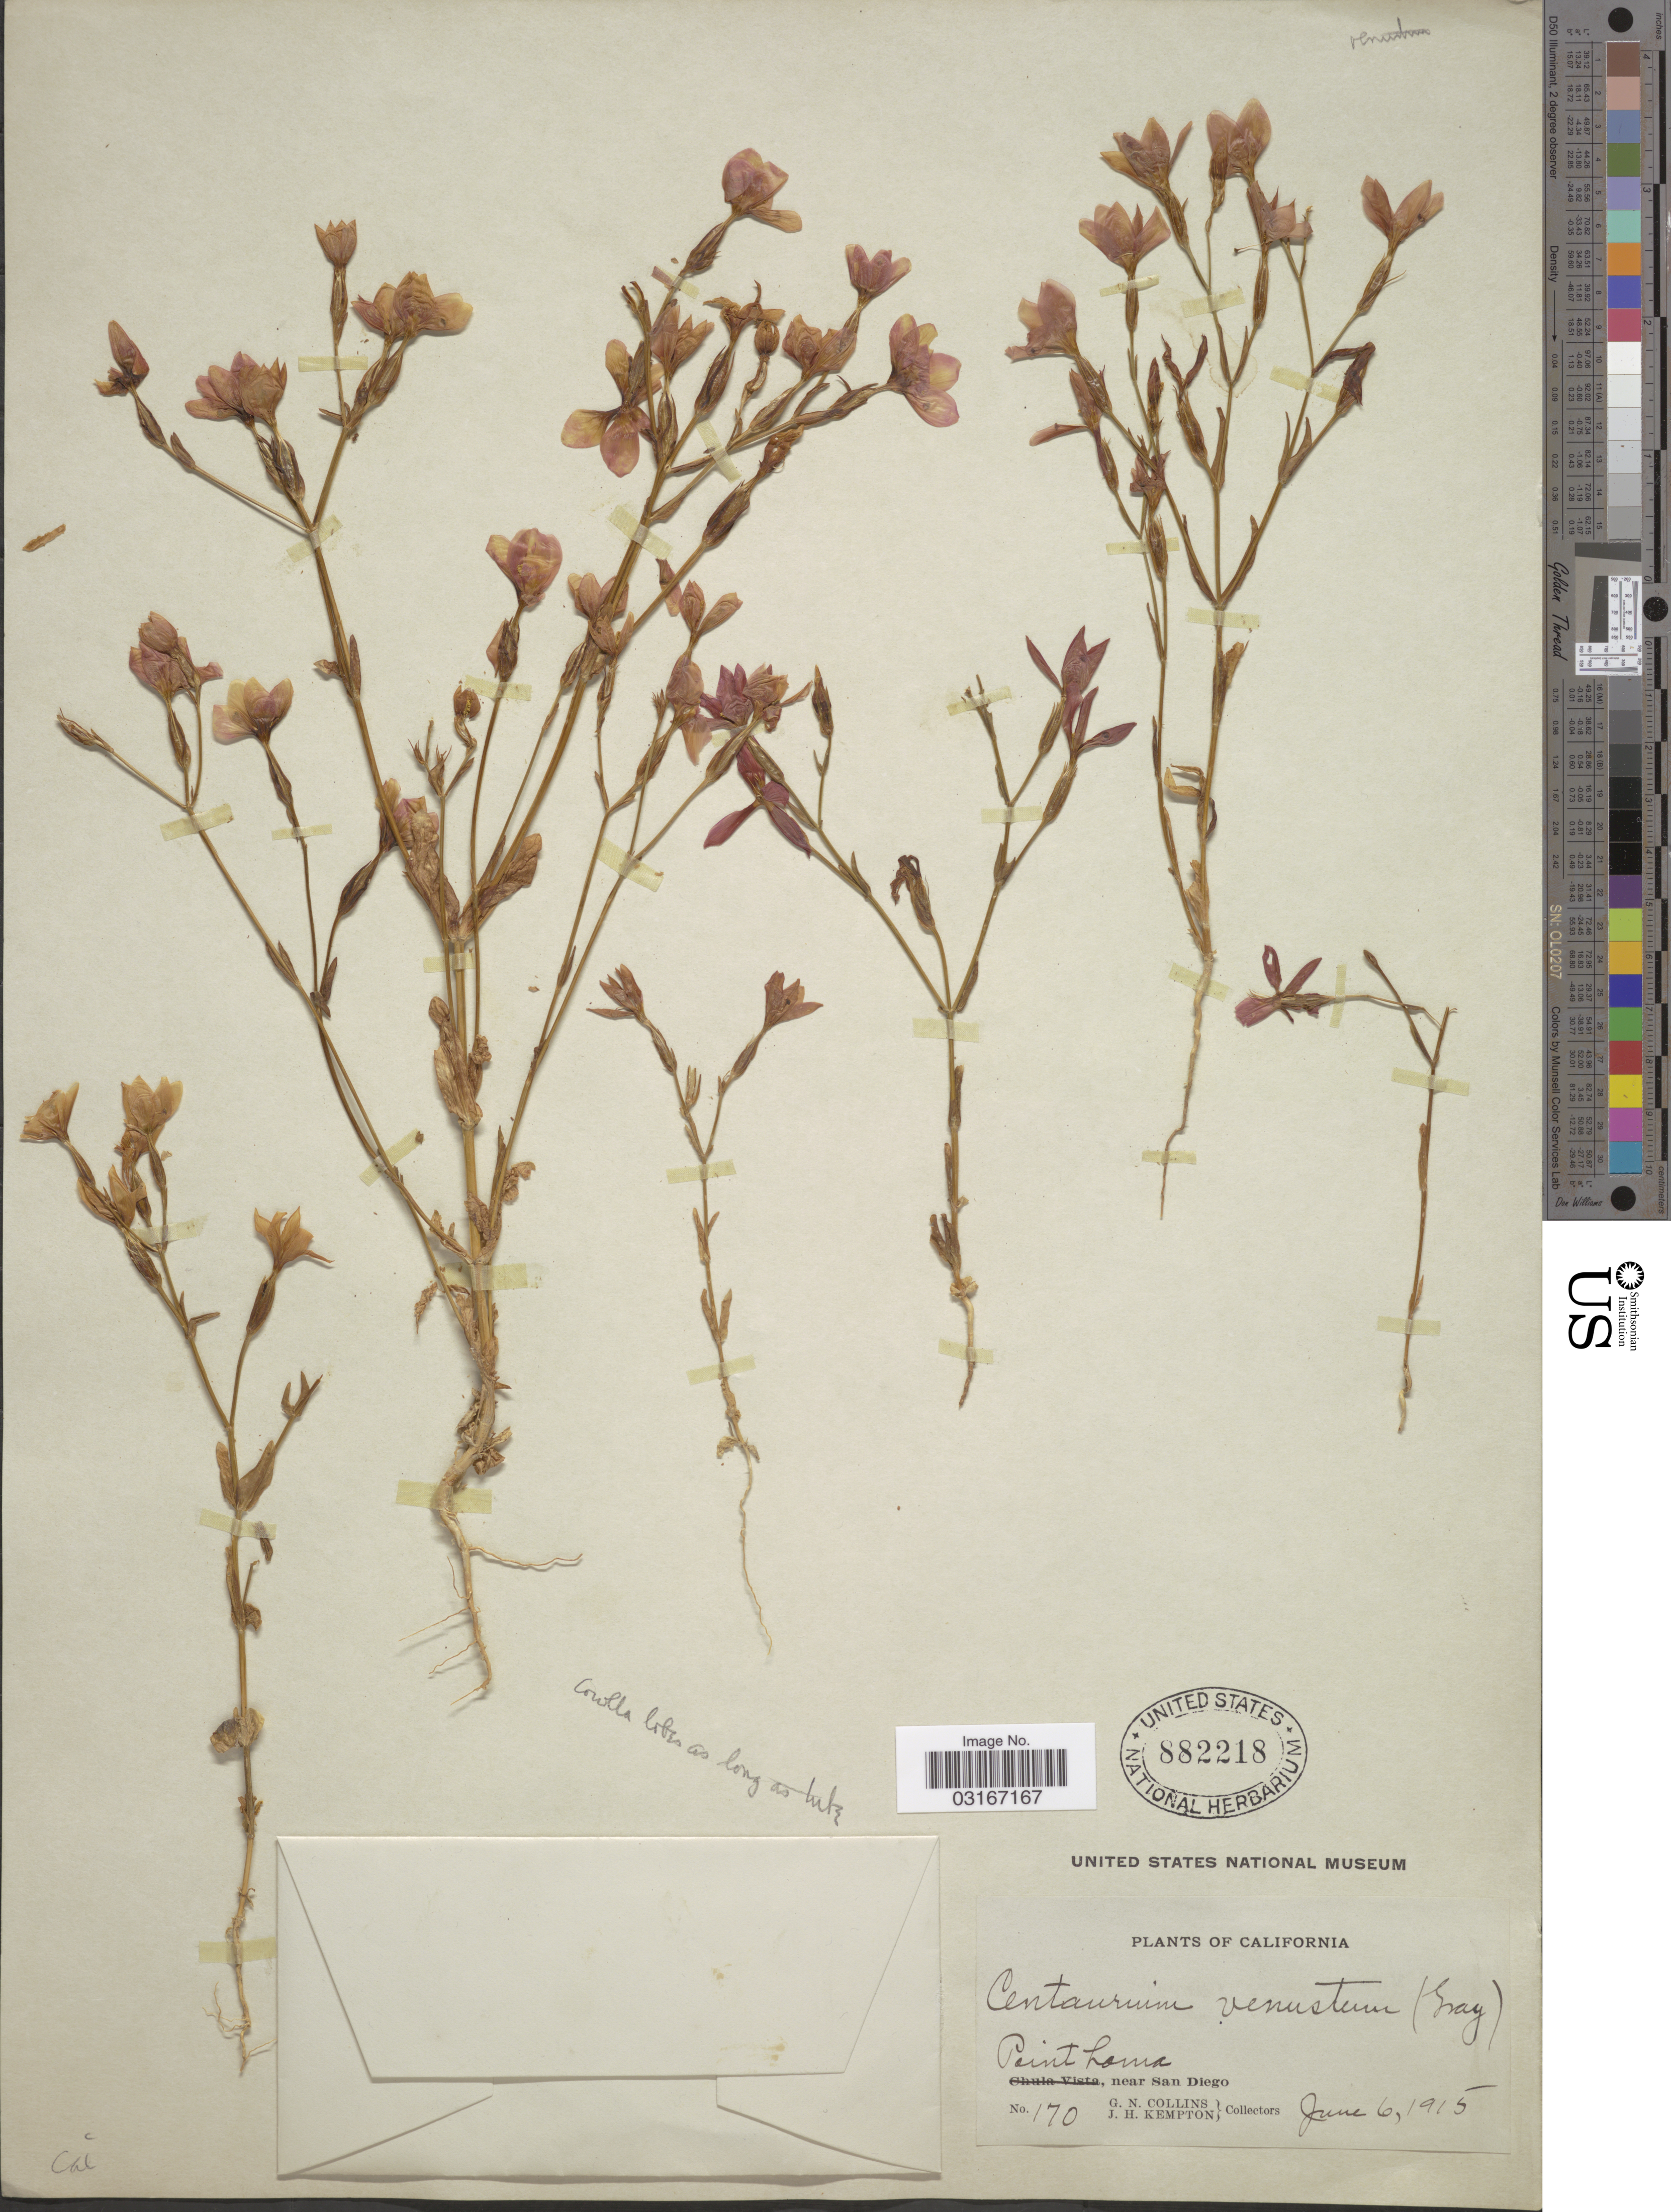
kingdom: Plantae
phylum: Tracheophyta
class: Magnoliopsida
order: Gentianales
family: Gentianaceae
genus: Centaurium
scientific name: Centaurium venustum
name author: (A. Gray) B.L. Rob.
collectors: G. Collins & J. H. Kempton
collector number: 170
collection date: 1915-06-06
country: United States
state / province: California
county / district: San Diego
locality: Point hama, near San Diego.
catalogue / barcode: US 882218